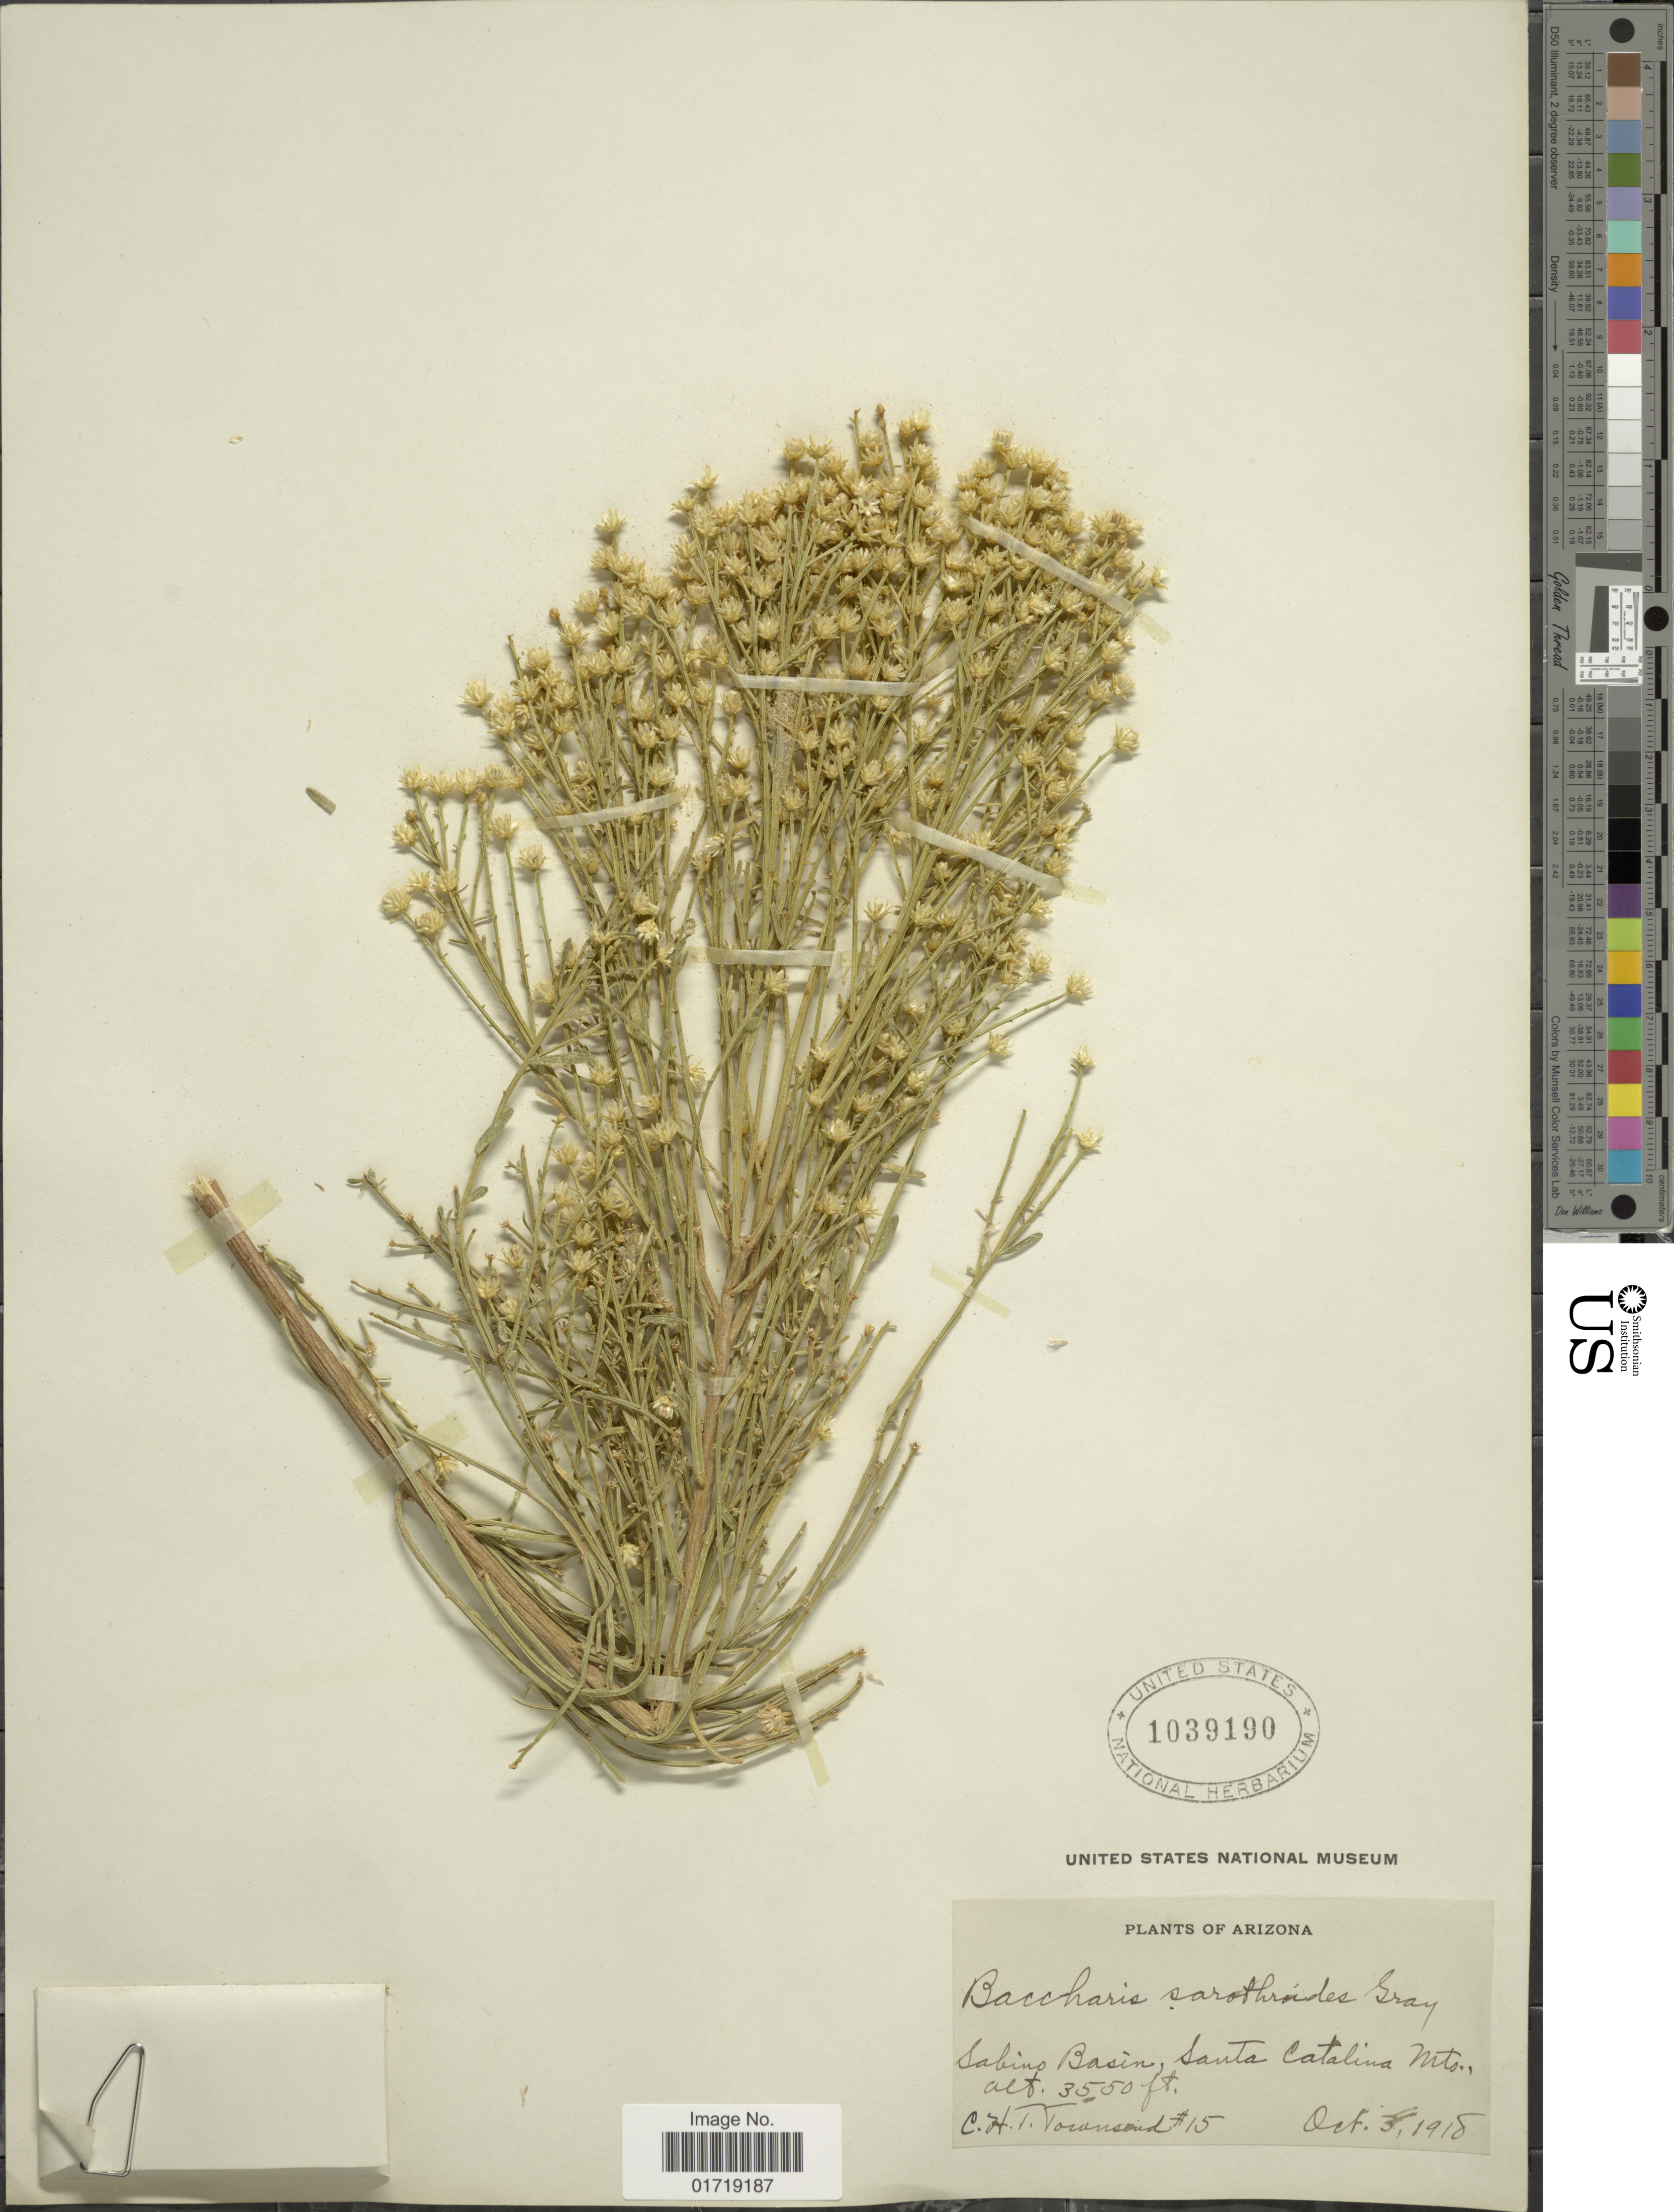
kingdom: Plantae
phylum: Tracheophyta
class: Magnoliopsida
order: Asterales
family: Asteraceae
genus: Baccharis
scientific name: Baccharis sarothroides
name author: A. Gray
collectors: C. H. T. Townsend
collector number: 15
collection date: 1918-10-03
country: United States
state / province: Arizona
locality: Sabino Basin, Santa Catalina Mts.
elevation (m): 1082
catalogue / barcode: US 1039190